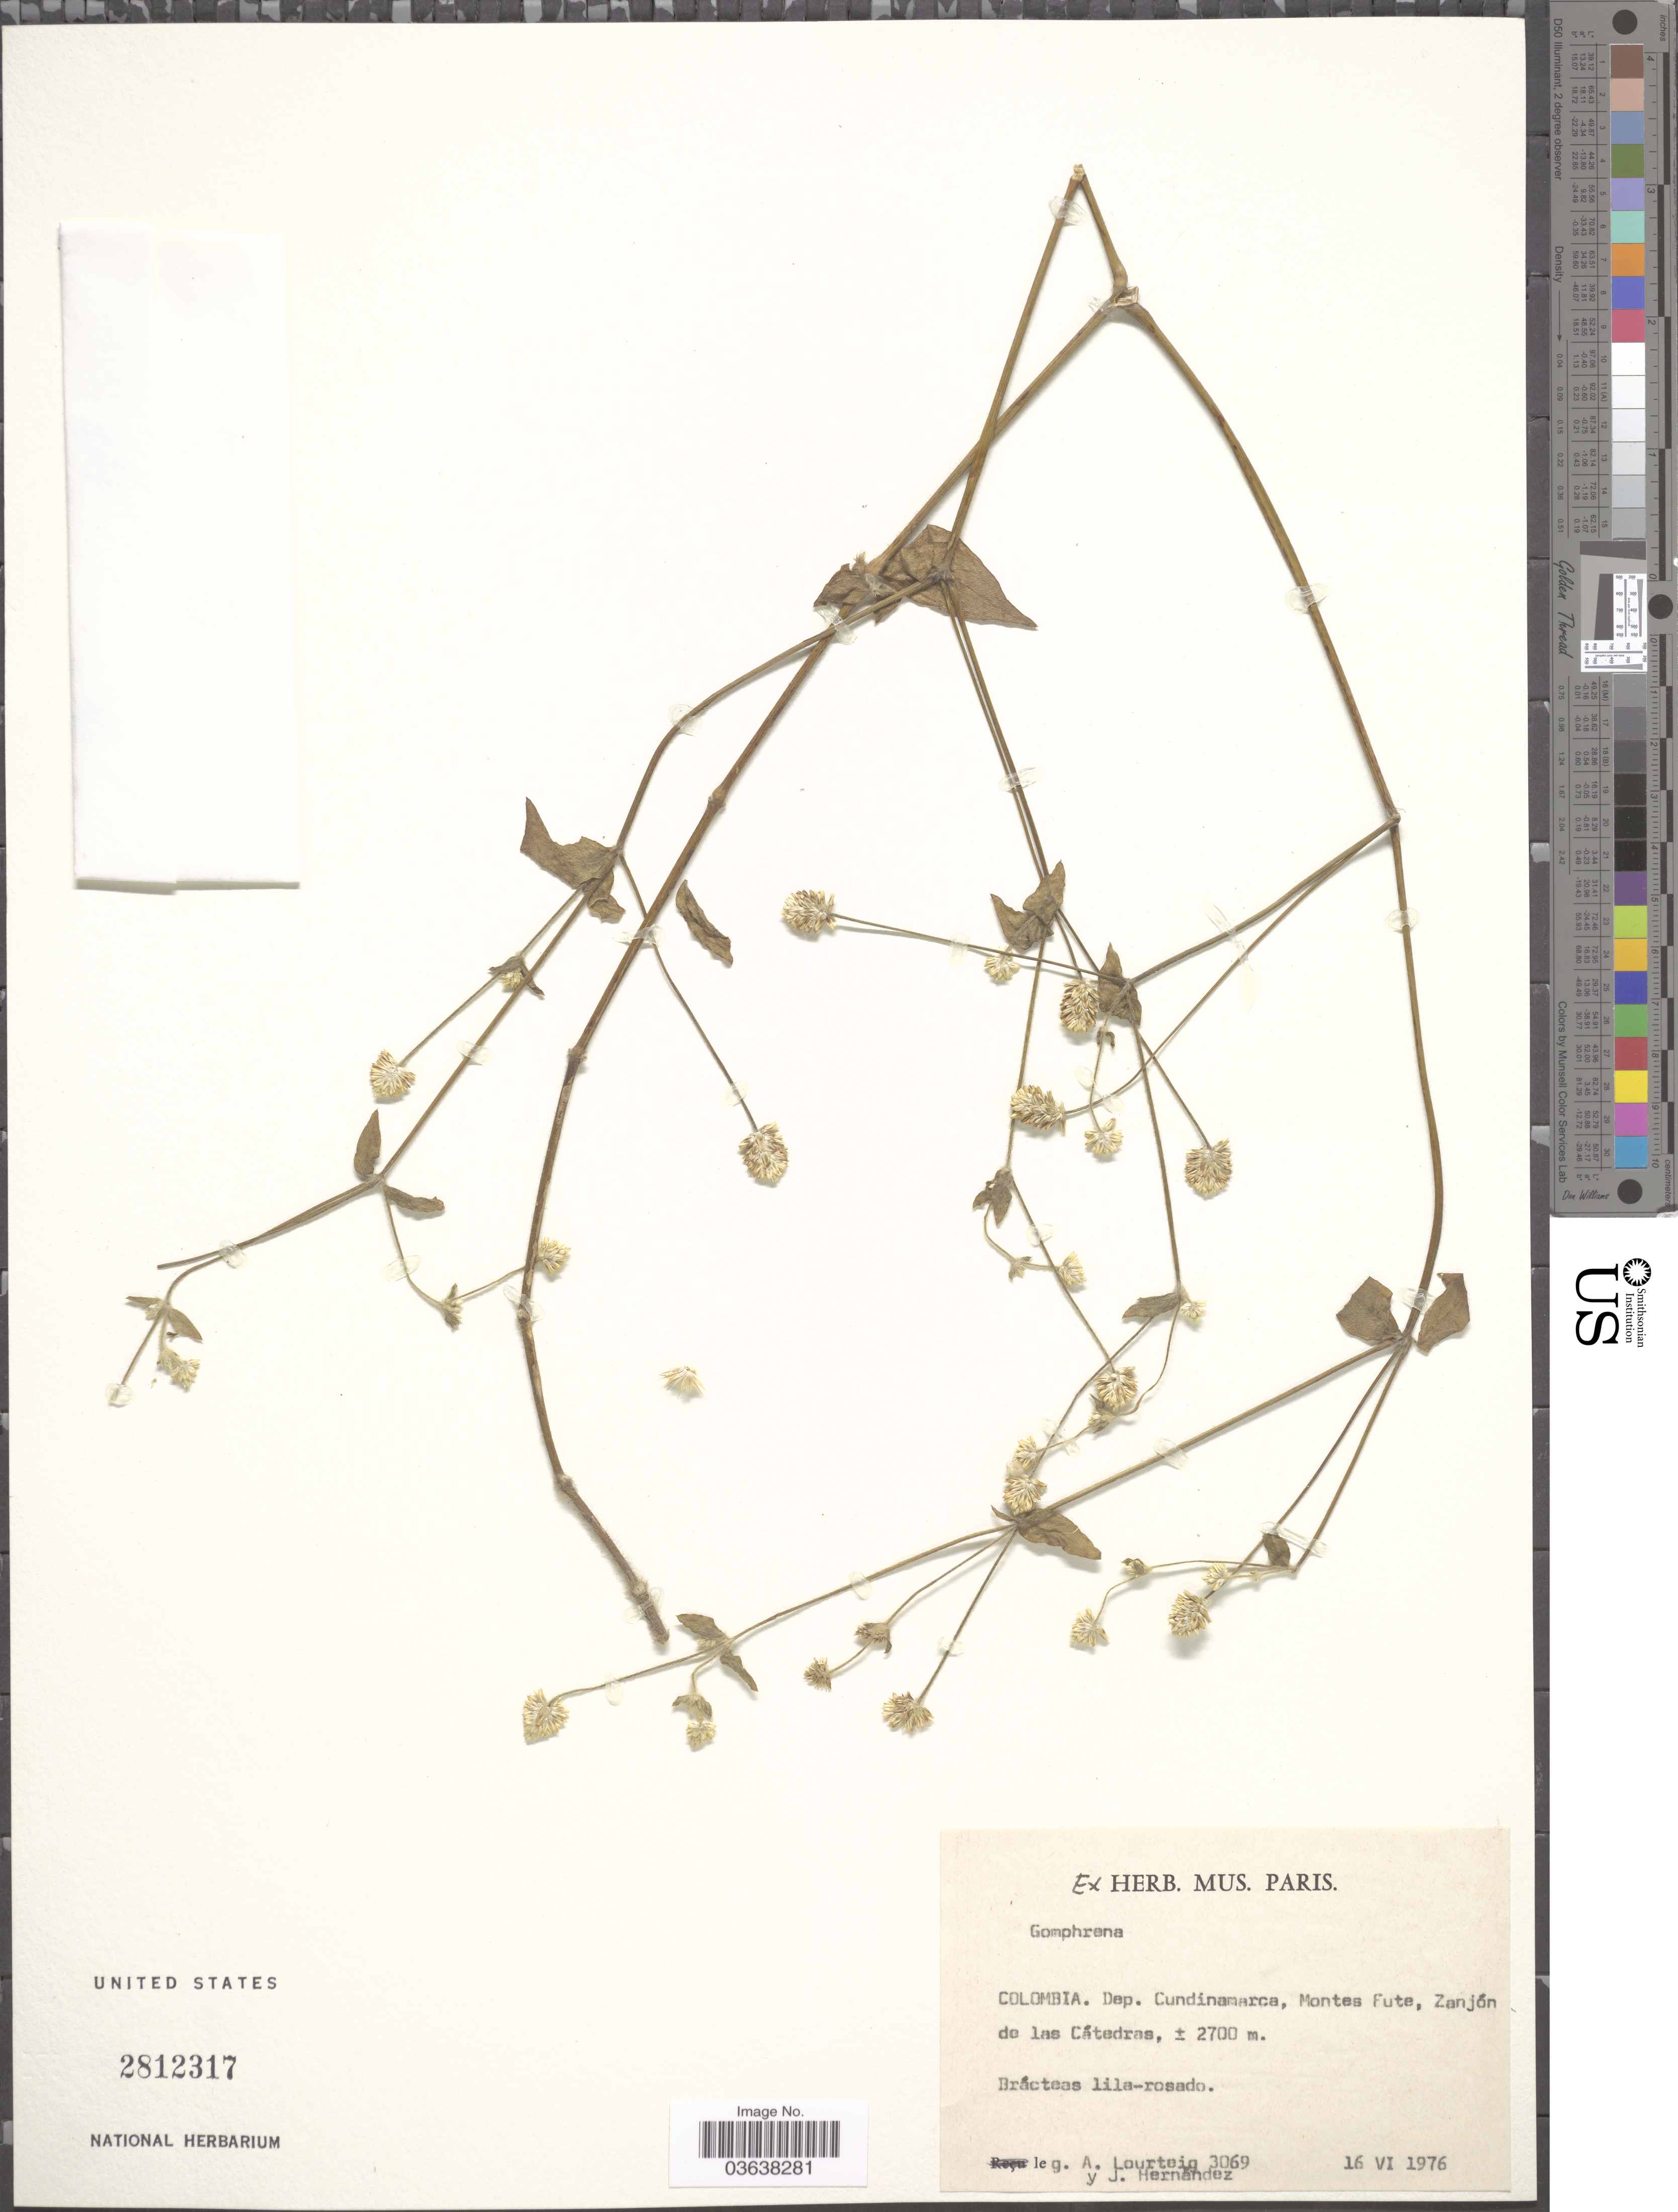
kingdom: Plantae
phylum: Tracheophyta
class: Magnoliopsida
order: Caryophyllales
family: Amaranthaceae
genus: Gomphrena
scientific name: Gomphrena sp.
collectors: A. Lourteig & J. Hernandez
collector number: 3069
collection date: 1976-06-16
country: Colombia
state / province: Cundinamarca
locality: Dep. Cundinamarca, Montes Fute, Zanjón de las Cátedras.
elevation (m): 2700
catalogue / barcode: US 2812317